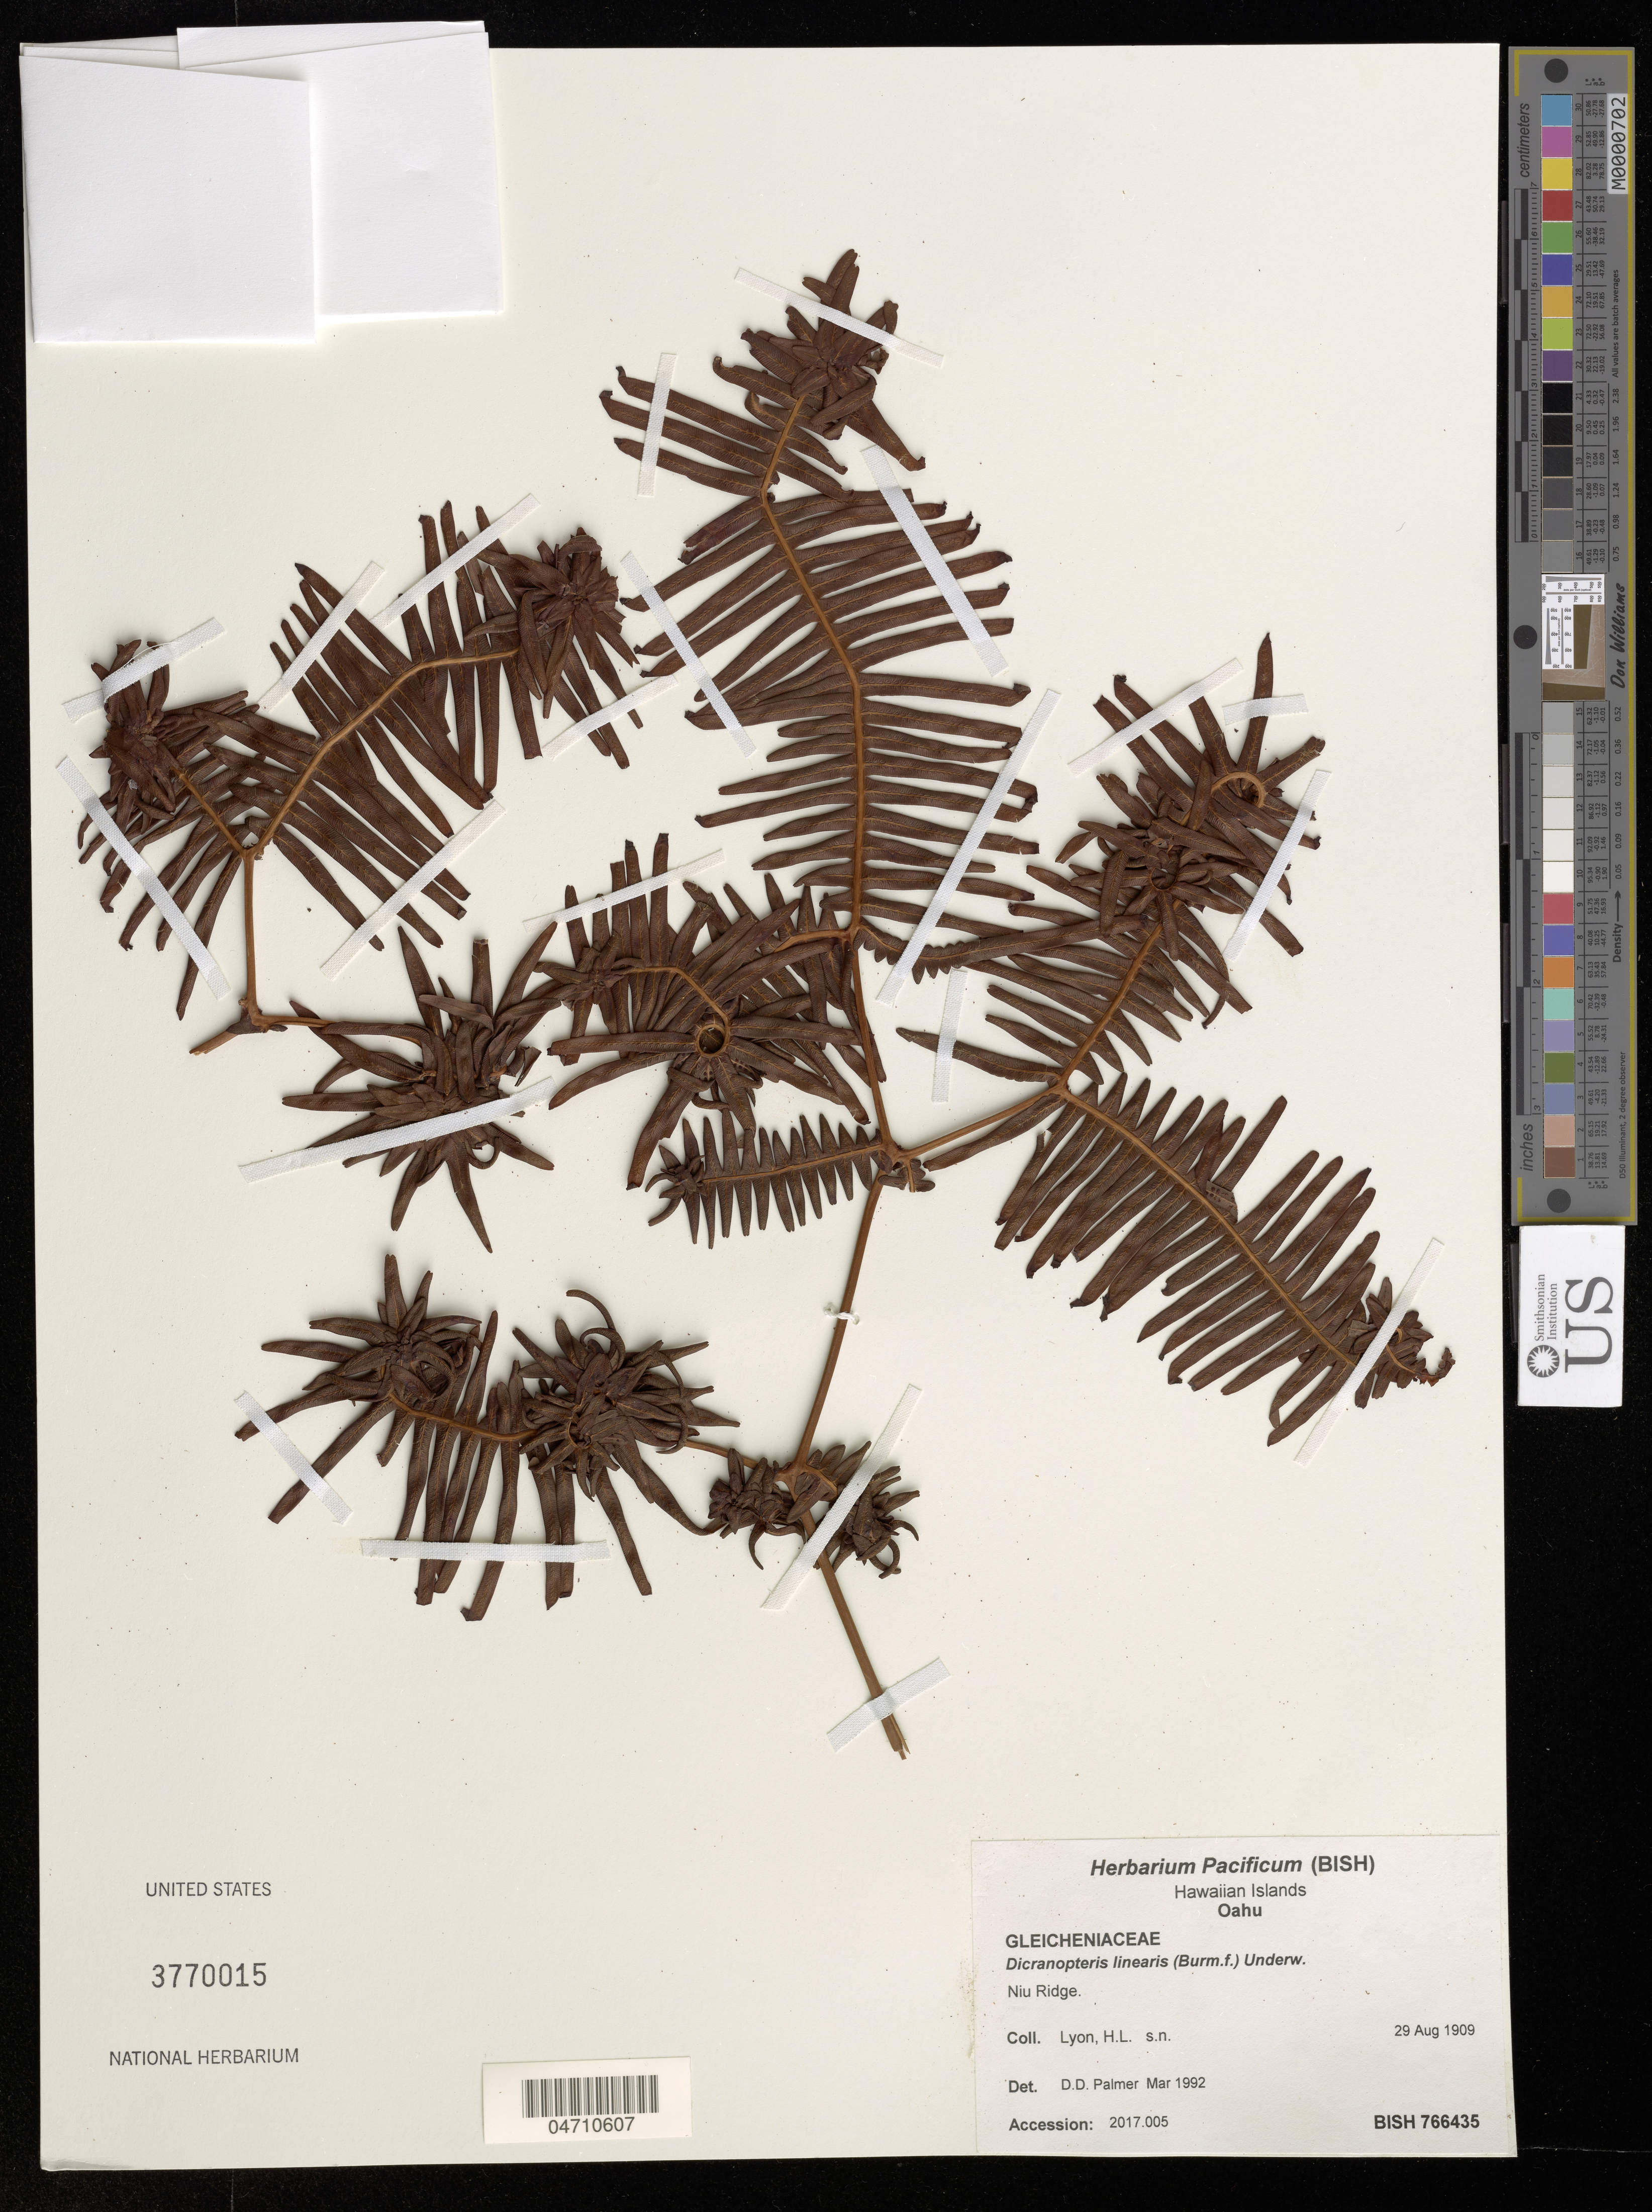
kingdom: Plantae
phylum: Tracheophyta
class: Polypodiopsida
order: Gleicheniales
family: Gleicheniaceae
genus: Dicranopteris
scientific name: Dicranopteris linearis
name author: (Burm. f.) Underw.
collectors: H. Lyon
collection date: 1909-08-29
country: United States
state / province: Hawaii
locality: Hawaiian Islands. Oahu. Niu Ridge.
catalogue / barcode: US 3770015